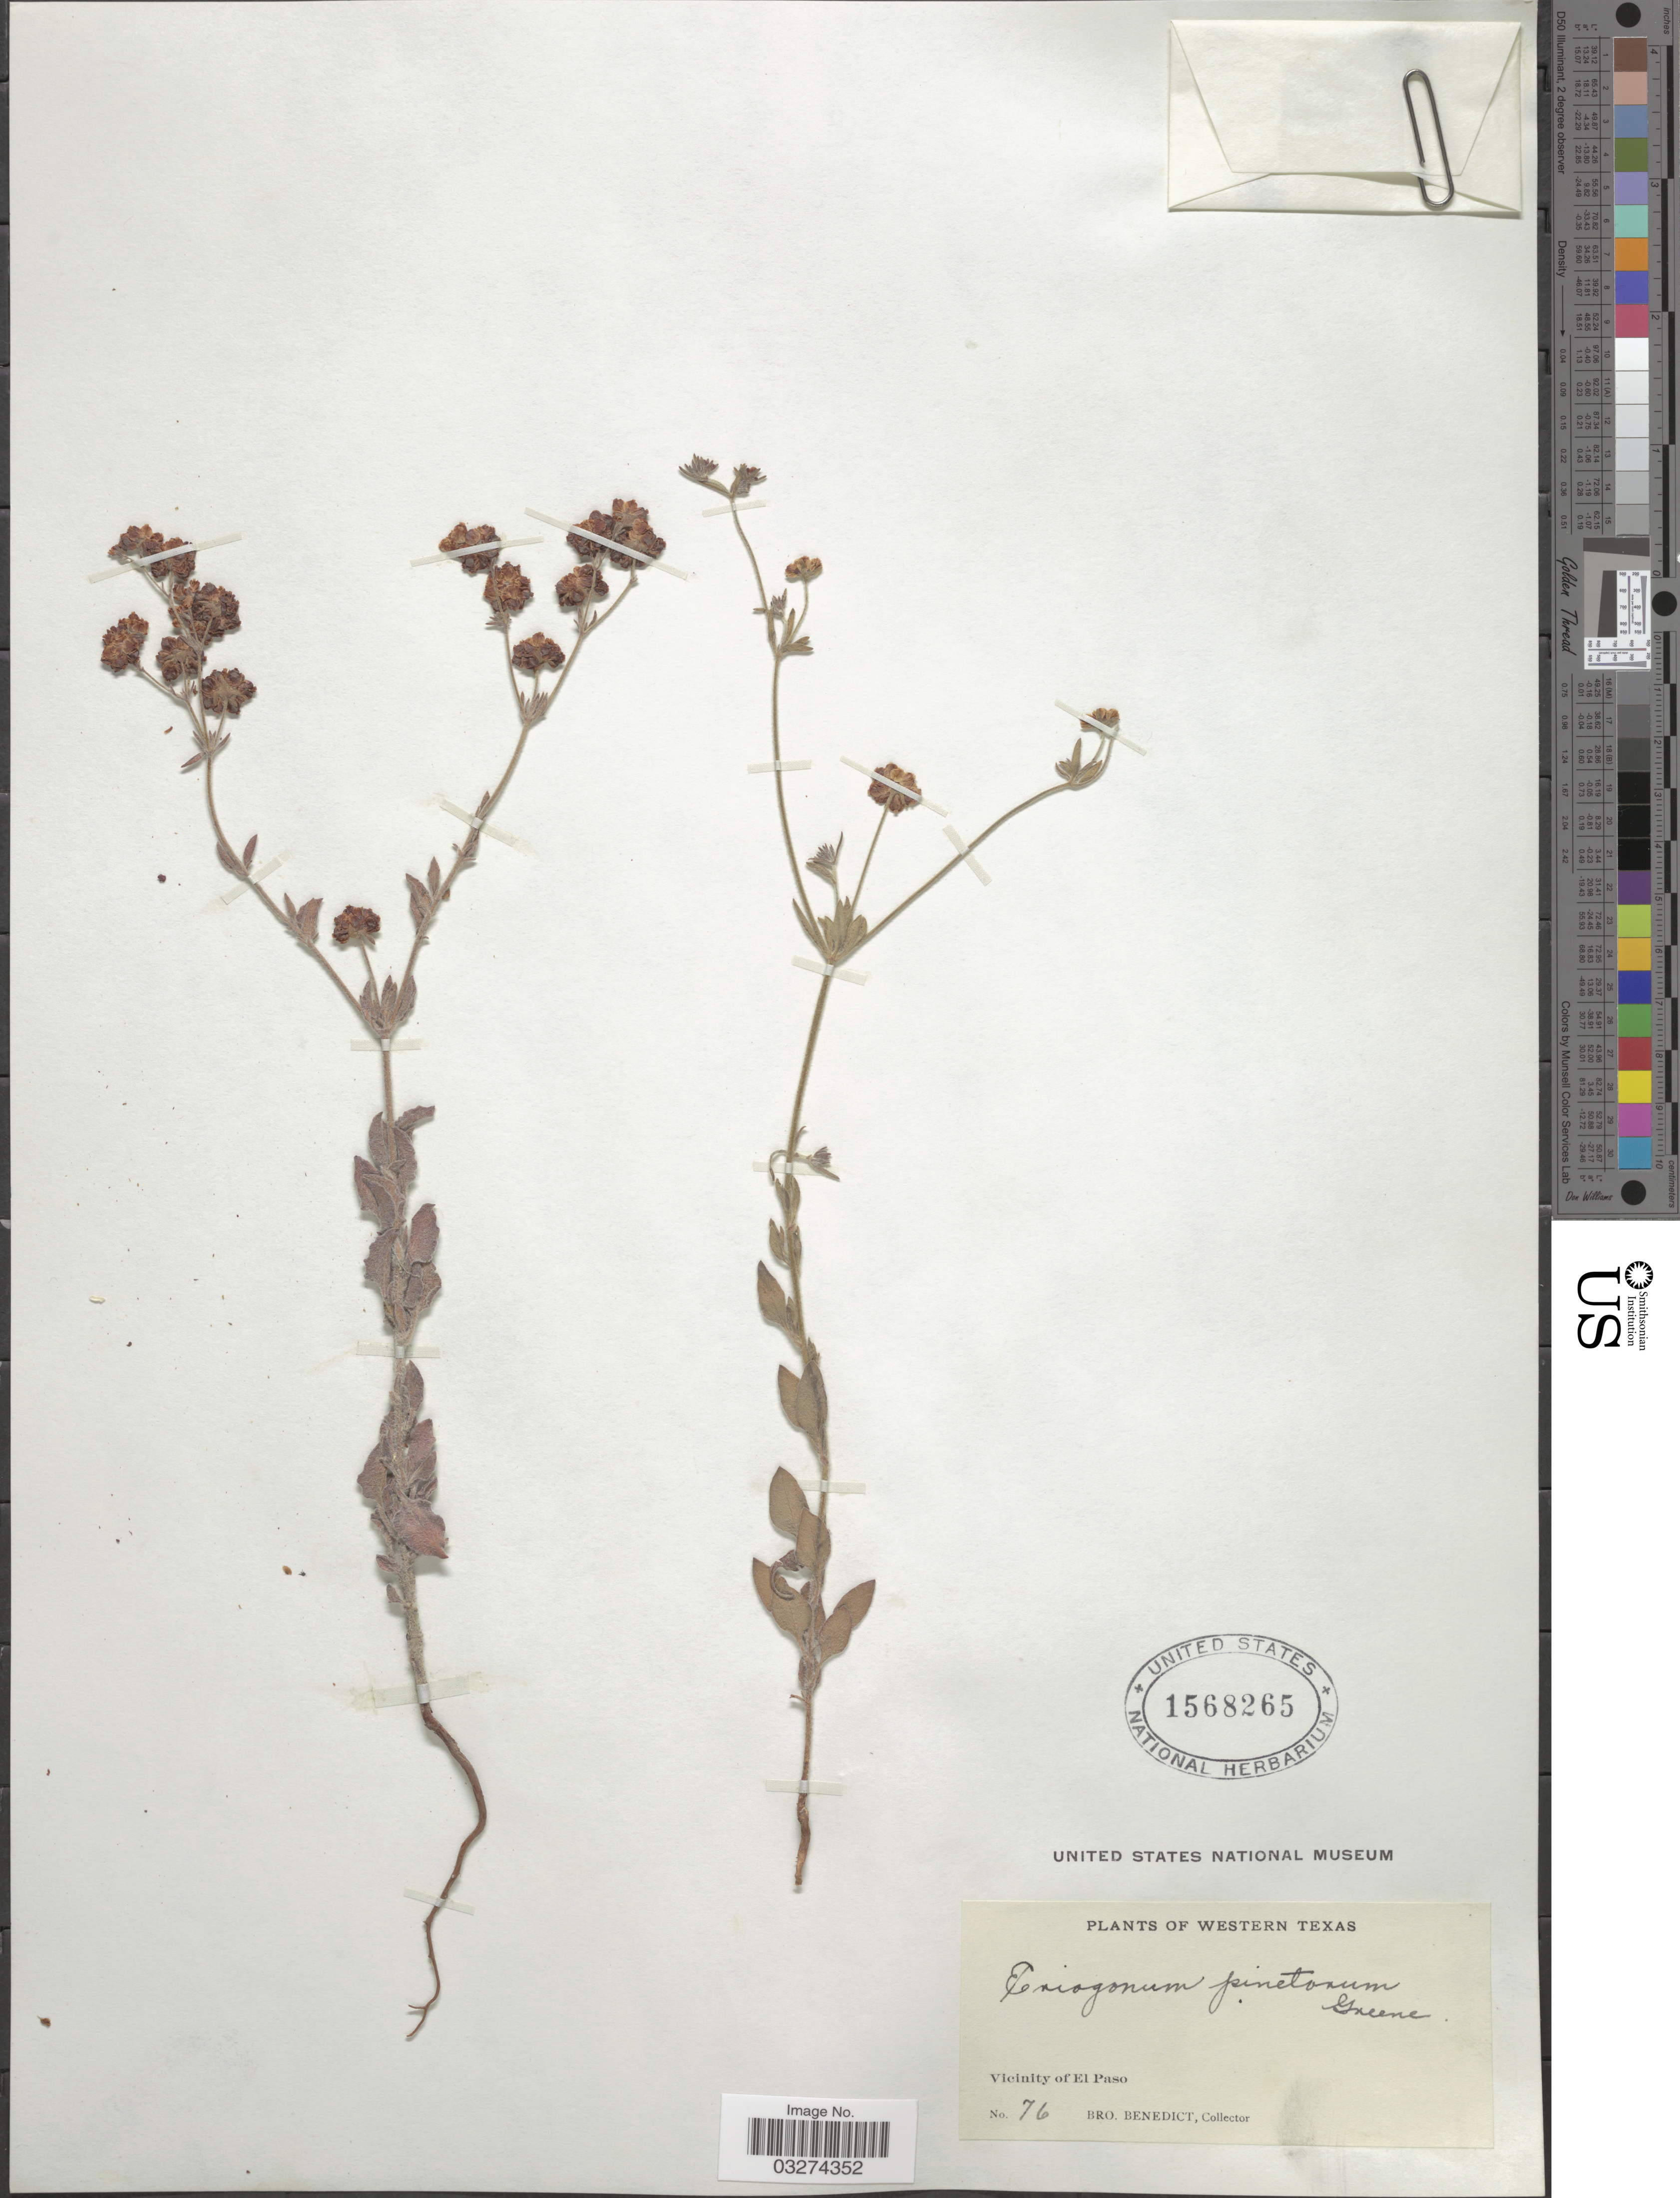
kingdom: Plantae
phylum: Tracheophyta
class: Magnoliopsida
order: Caryophyllales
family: Polygonaceae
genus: Eriogonum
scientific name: Eriogonum abertianum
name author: Torr.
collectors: Bro. Benedict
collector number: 76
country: United States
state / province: Texas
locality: Western Texas, Vicinity of El Paso.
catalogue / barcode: US 1568265